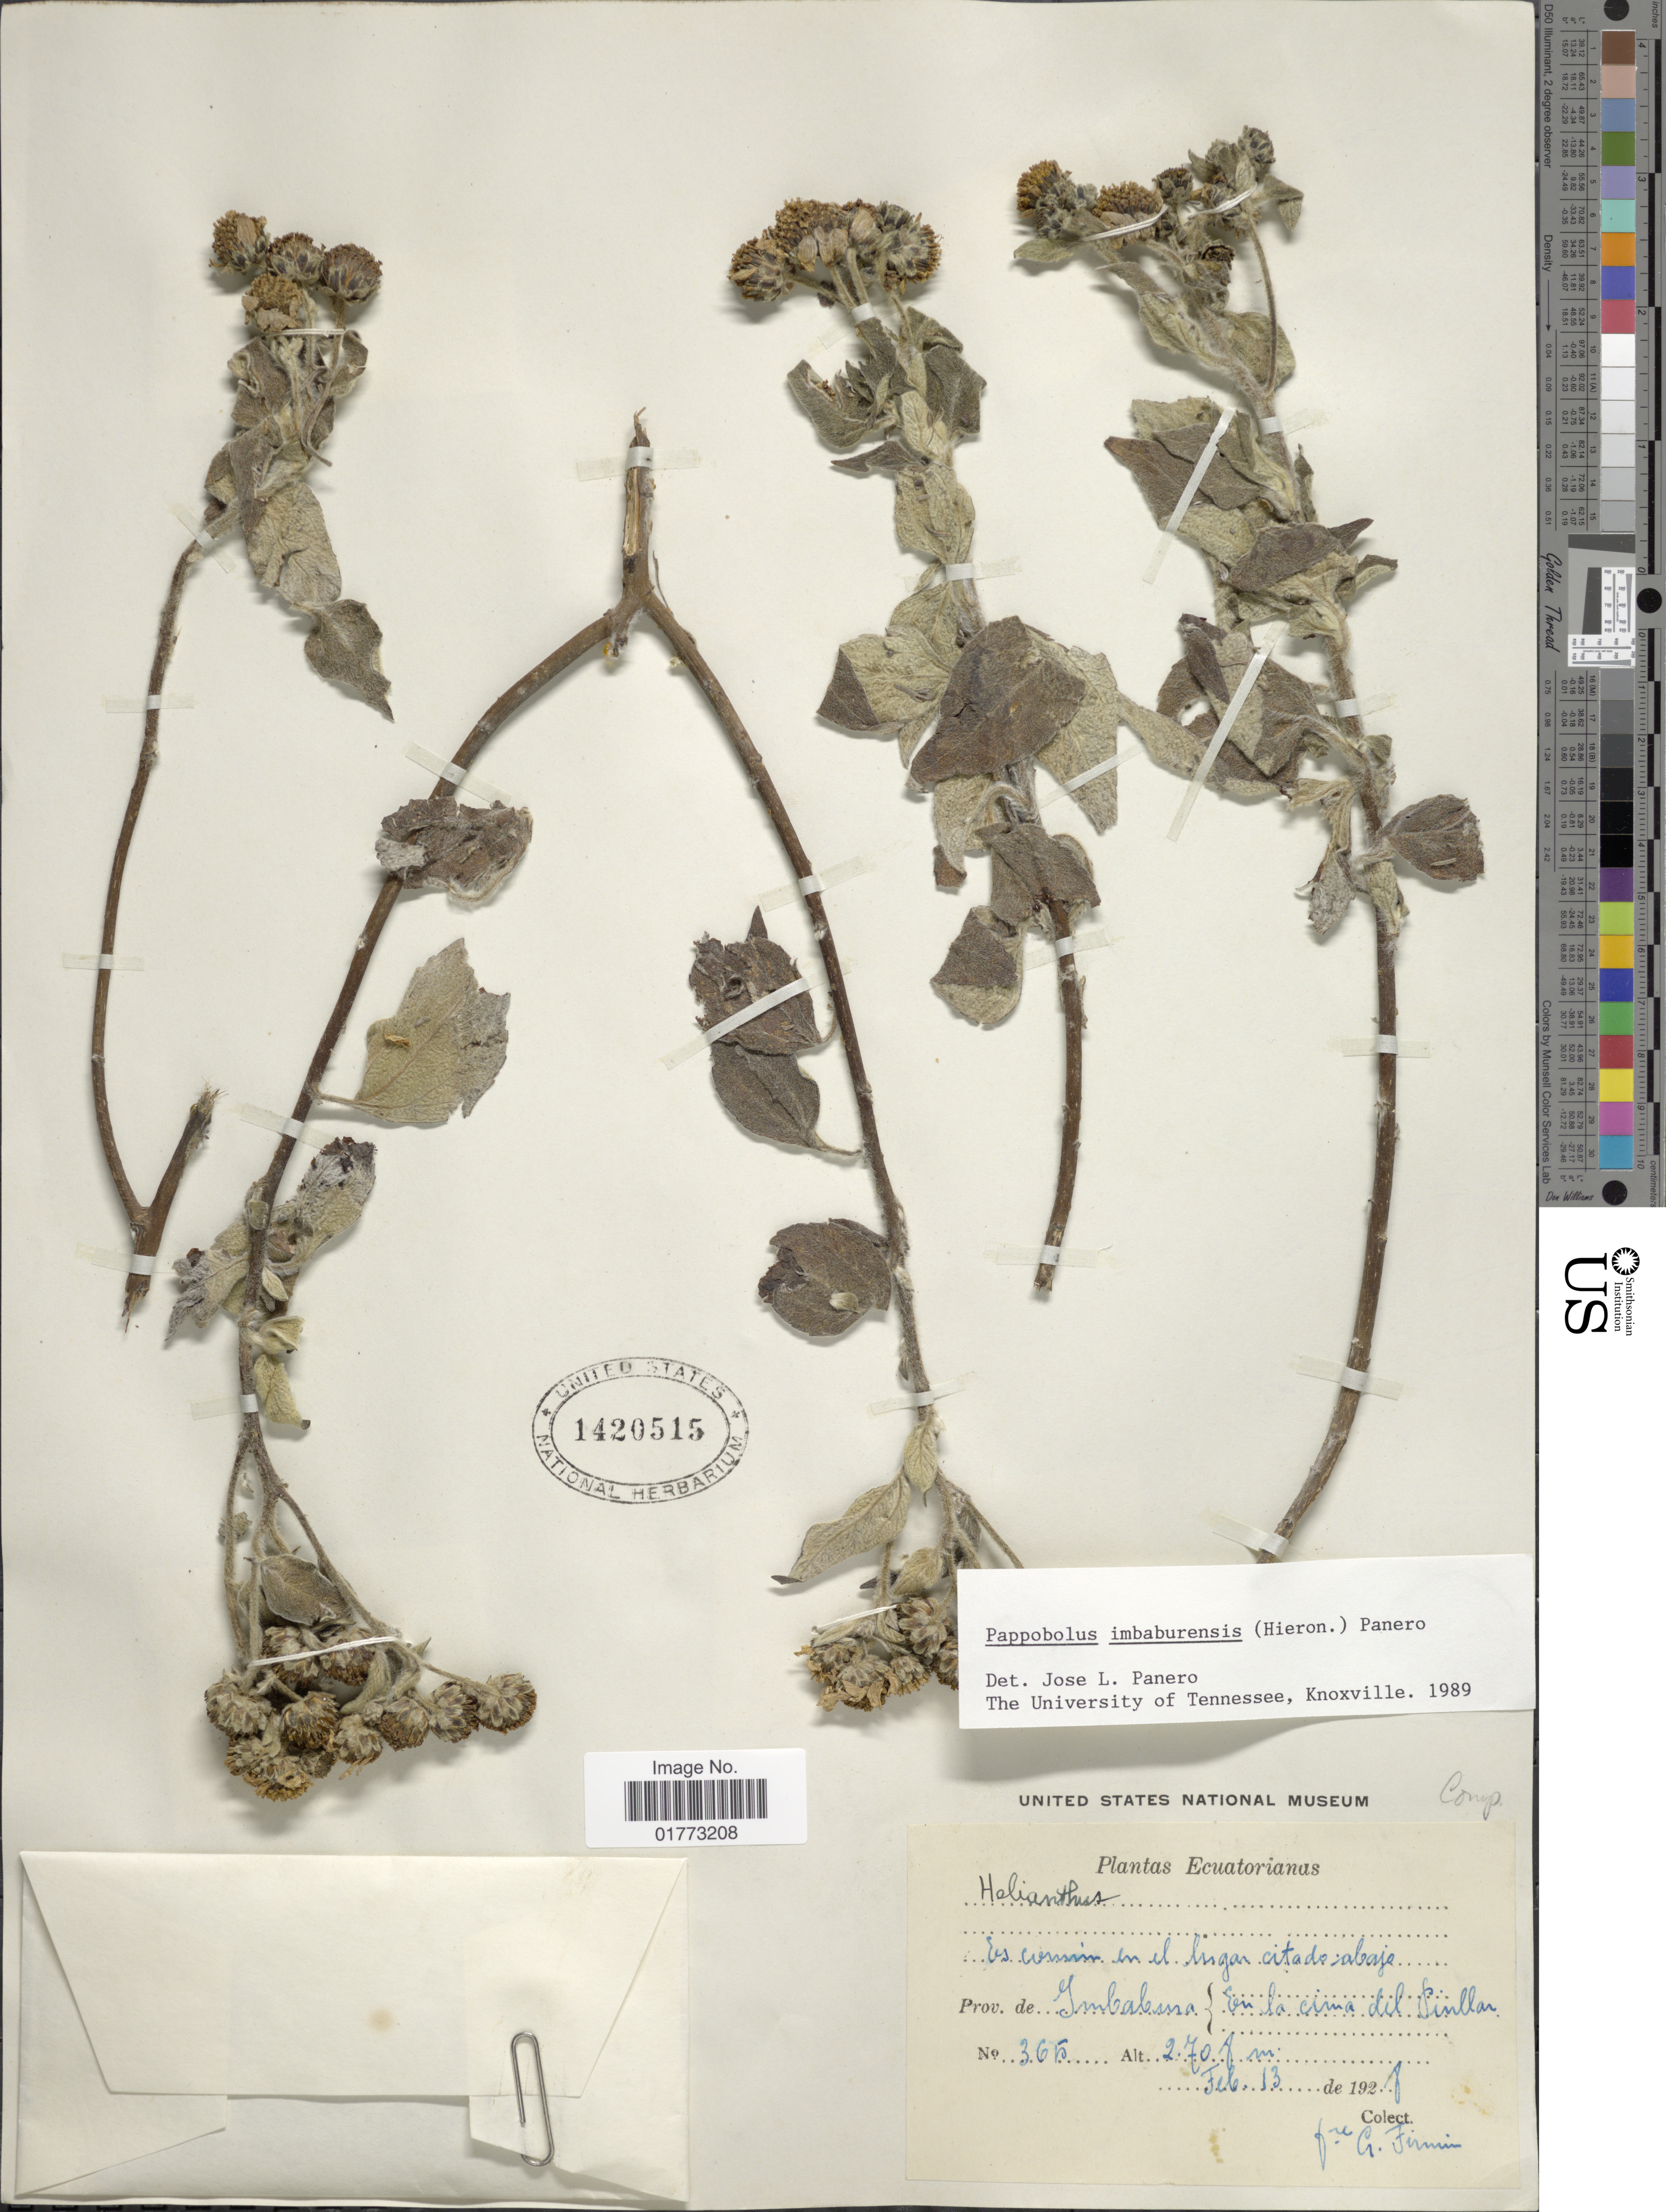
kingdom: Plantae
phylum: Tracheophyta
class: Magnoliopsida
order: Asterales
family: Asteraceae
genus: Pappobolus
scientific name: Pappobolus imbaburensis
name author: (Hieron.) Panero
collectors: F. Firmin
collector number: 365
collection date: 1928-02-13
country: Ecuador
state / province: Imbabura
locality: En la cima del Pinllar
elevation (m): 2708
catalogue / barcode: US 1420515